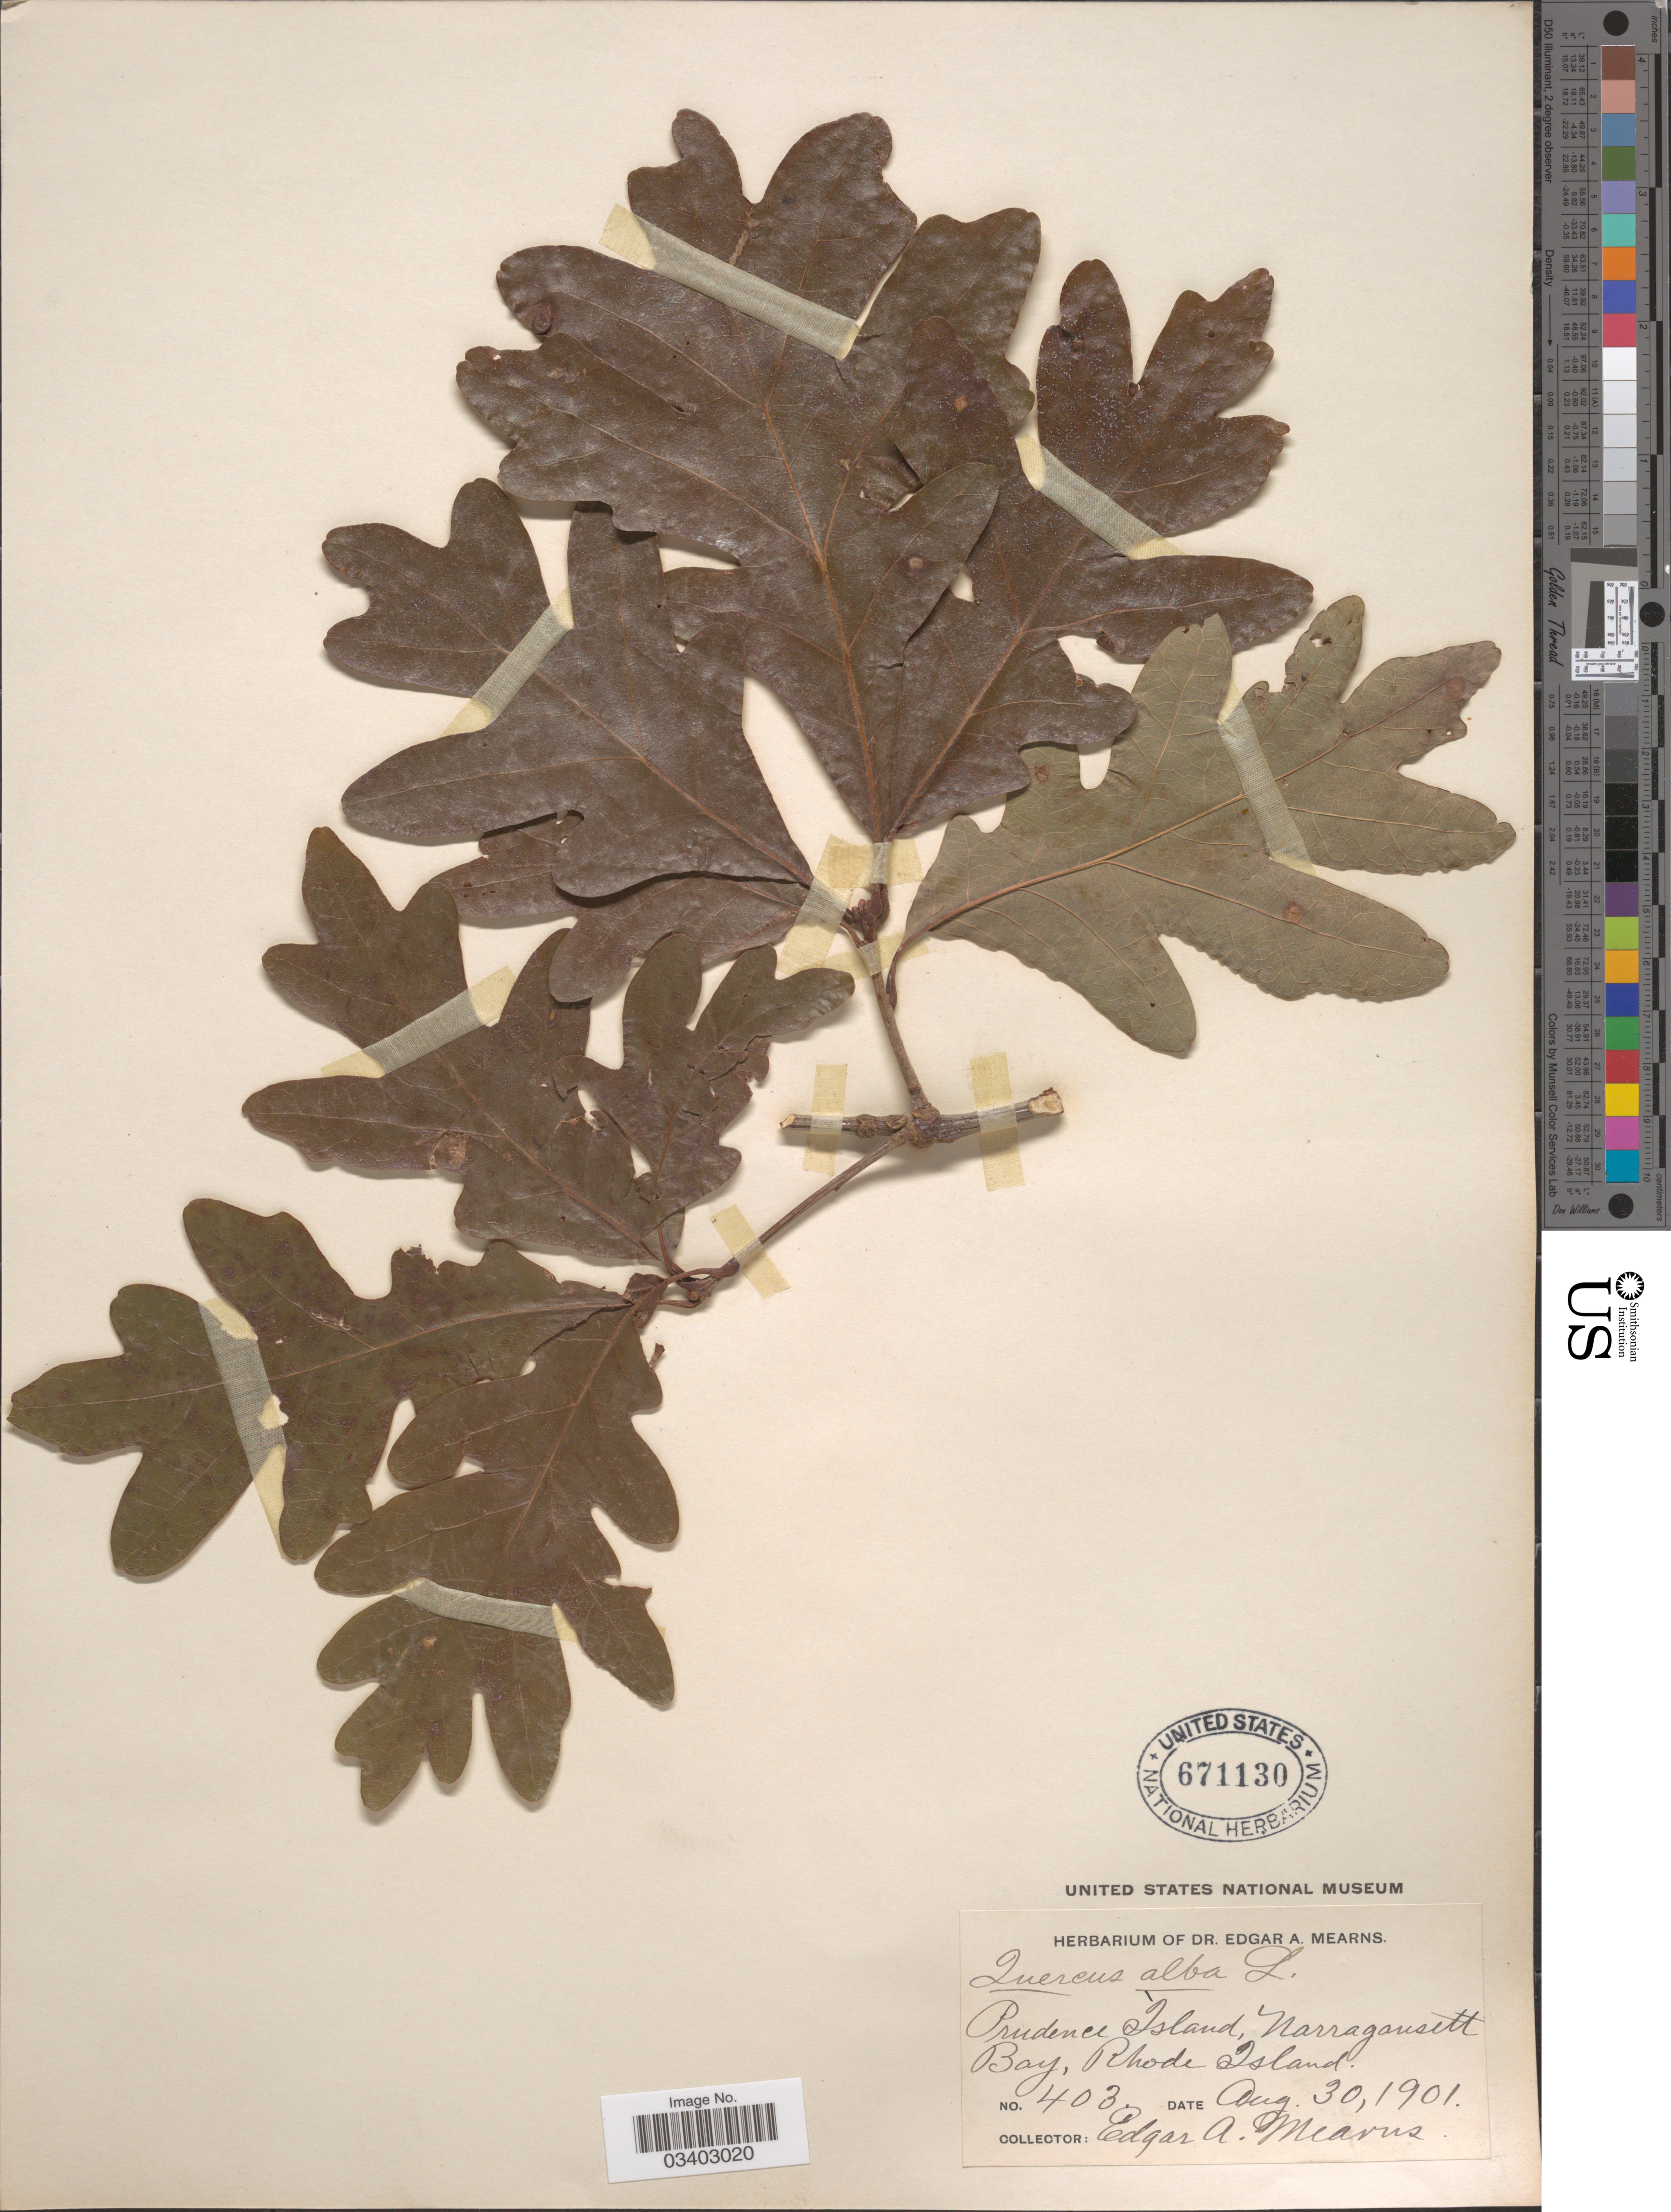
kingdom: Plantae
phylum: Tracheophyta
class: Magnoliopsida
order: Fagales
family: Fagaceae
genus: Quercus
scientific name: Quercus alba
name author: L.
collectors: E. A. Mearns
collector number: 403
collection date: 1901-08-30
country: United States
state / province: Rhode Island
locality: Prudence Island, Narragansett Bay.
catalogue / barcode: US 671130